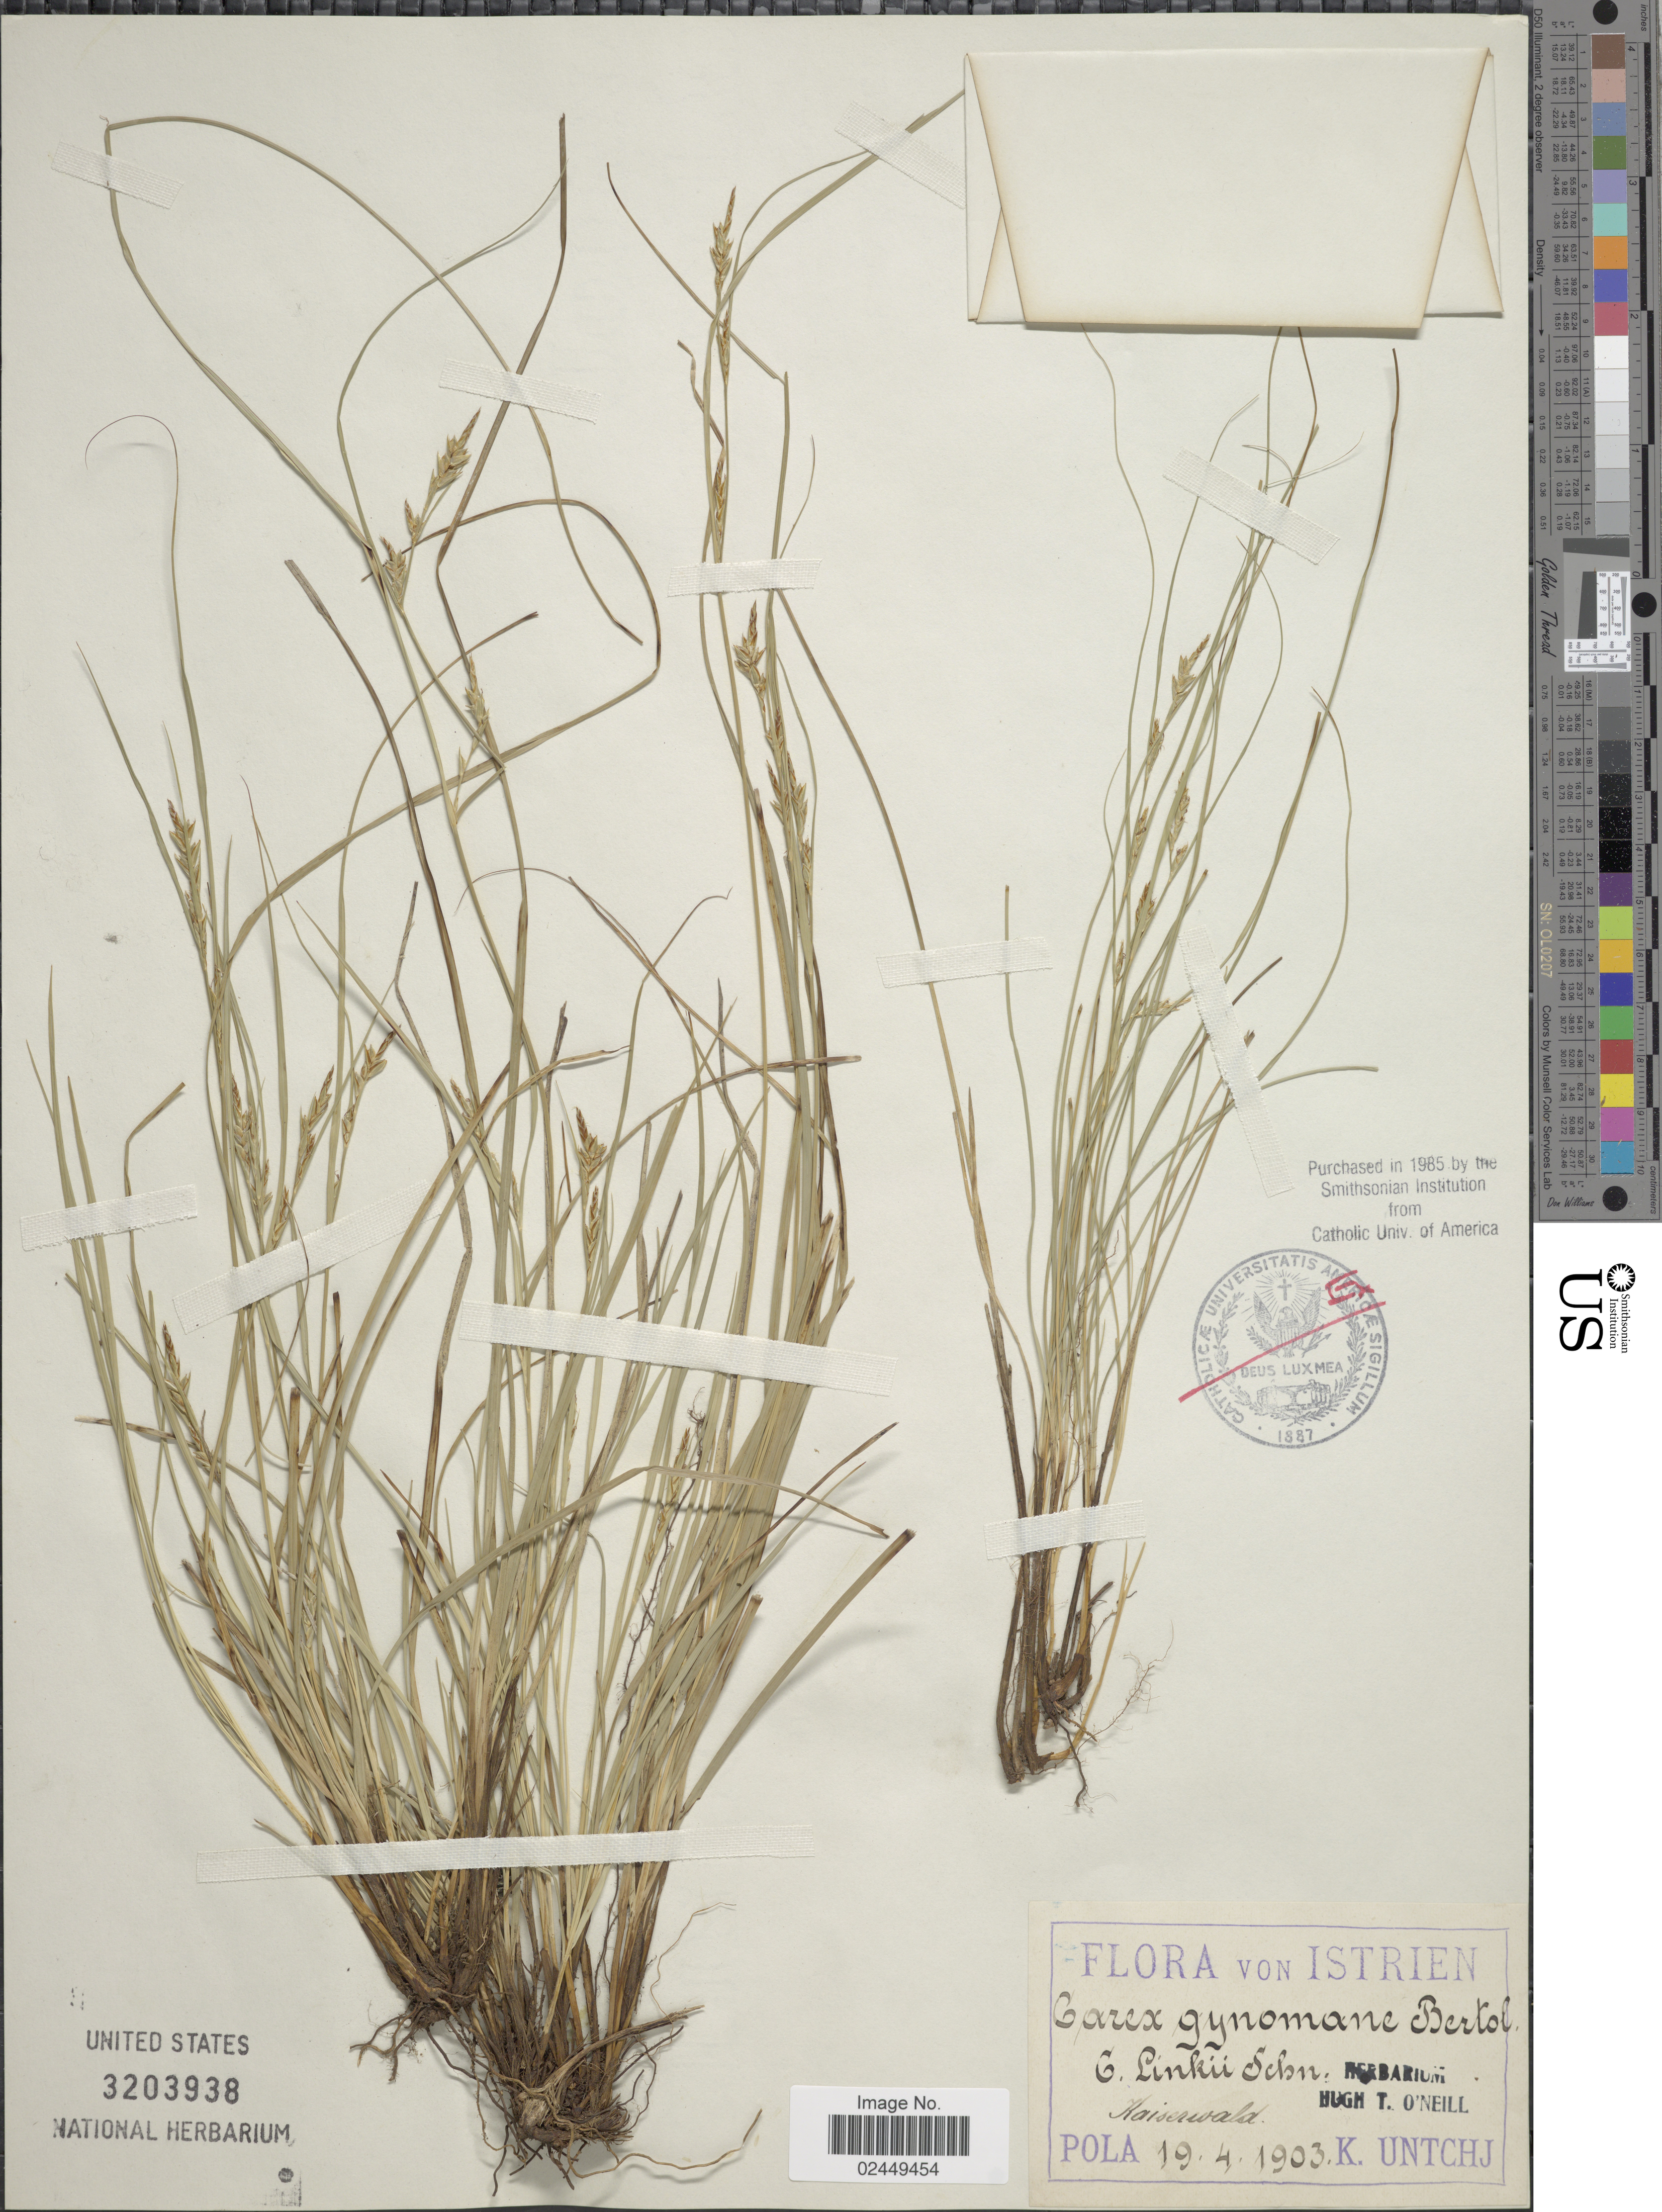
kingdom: Plantae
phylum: Tracheophyta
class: Liliopsida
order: Poales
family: Cyperaceae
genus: Carex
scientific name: Carex distachya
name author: Desf.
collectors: K. Untchj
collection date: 1903-04-19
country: Croatia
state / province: Istria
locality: Istrien, Kaiserwald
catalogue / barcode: US 3203938